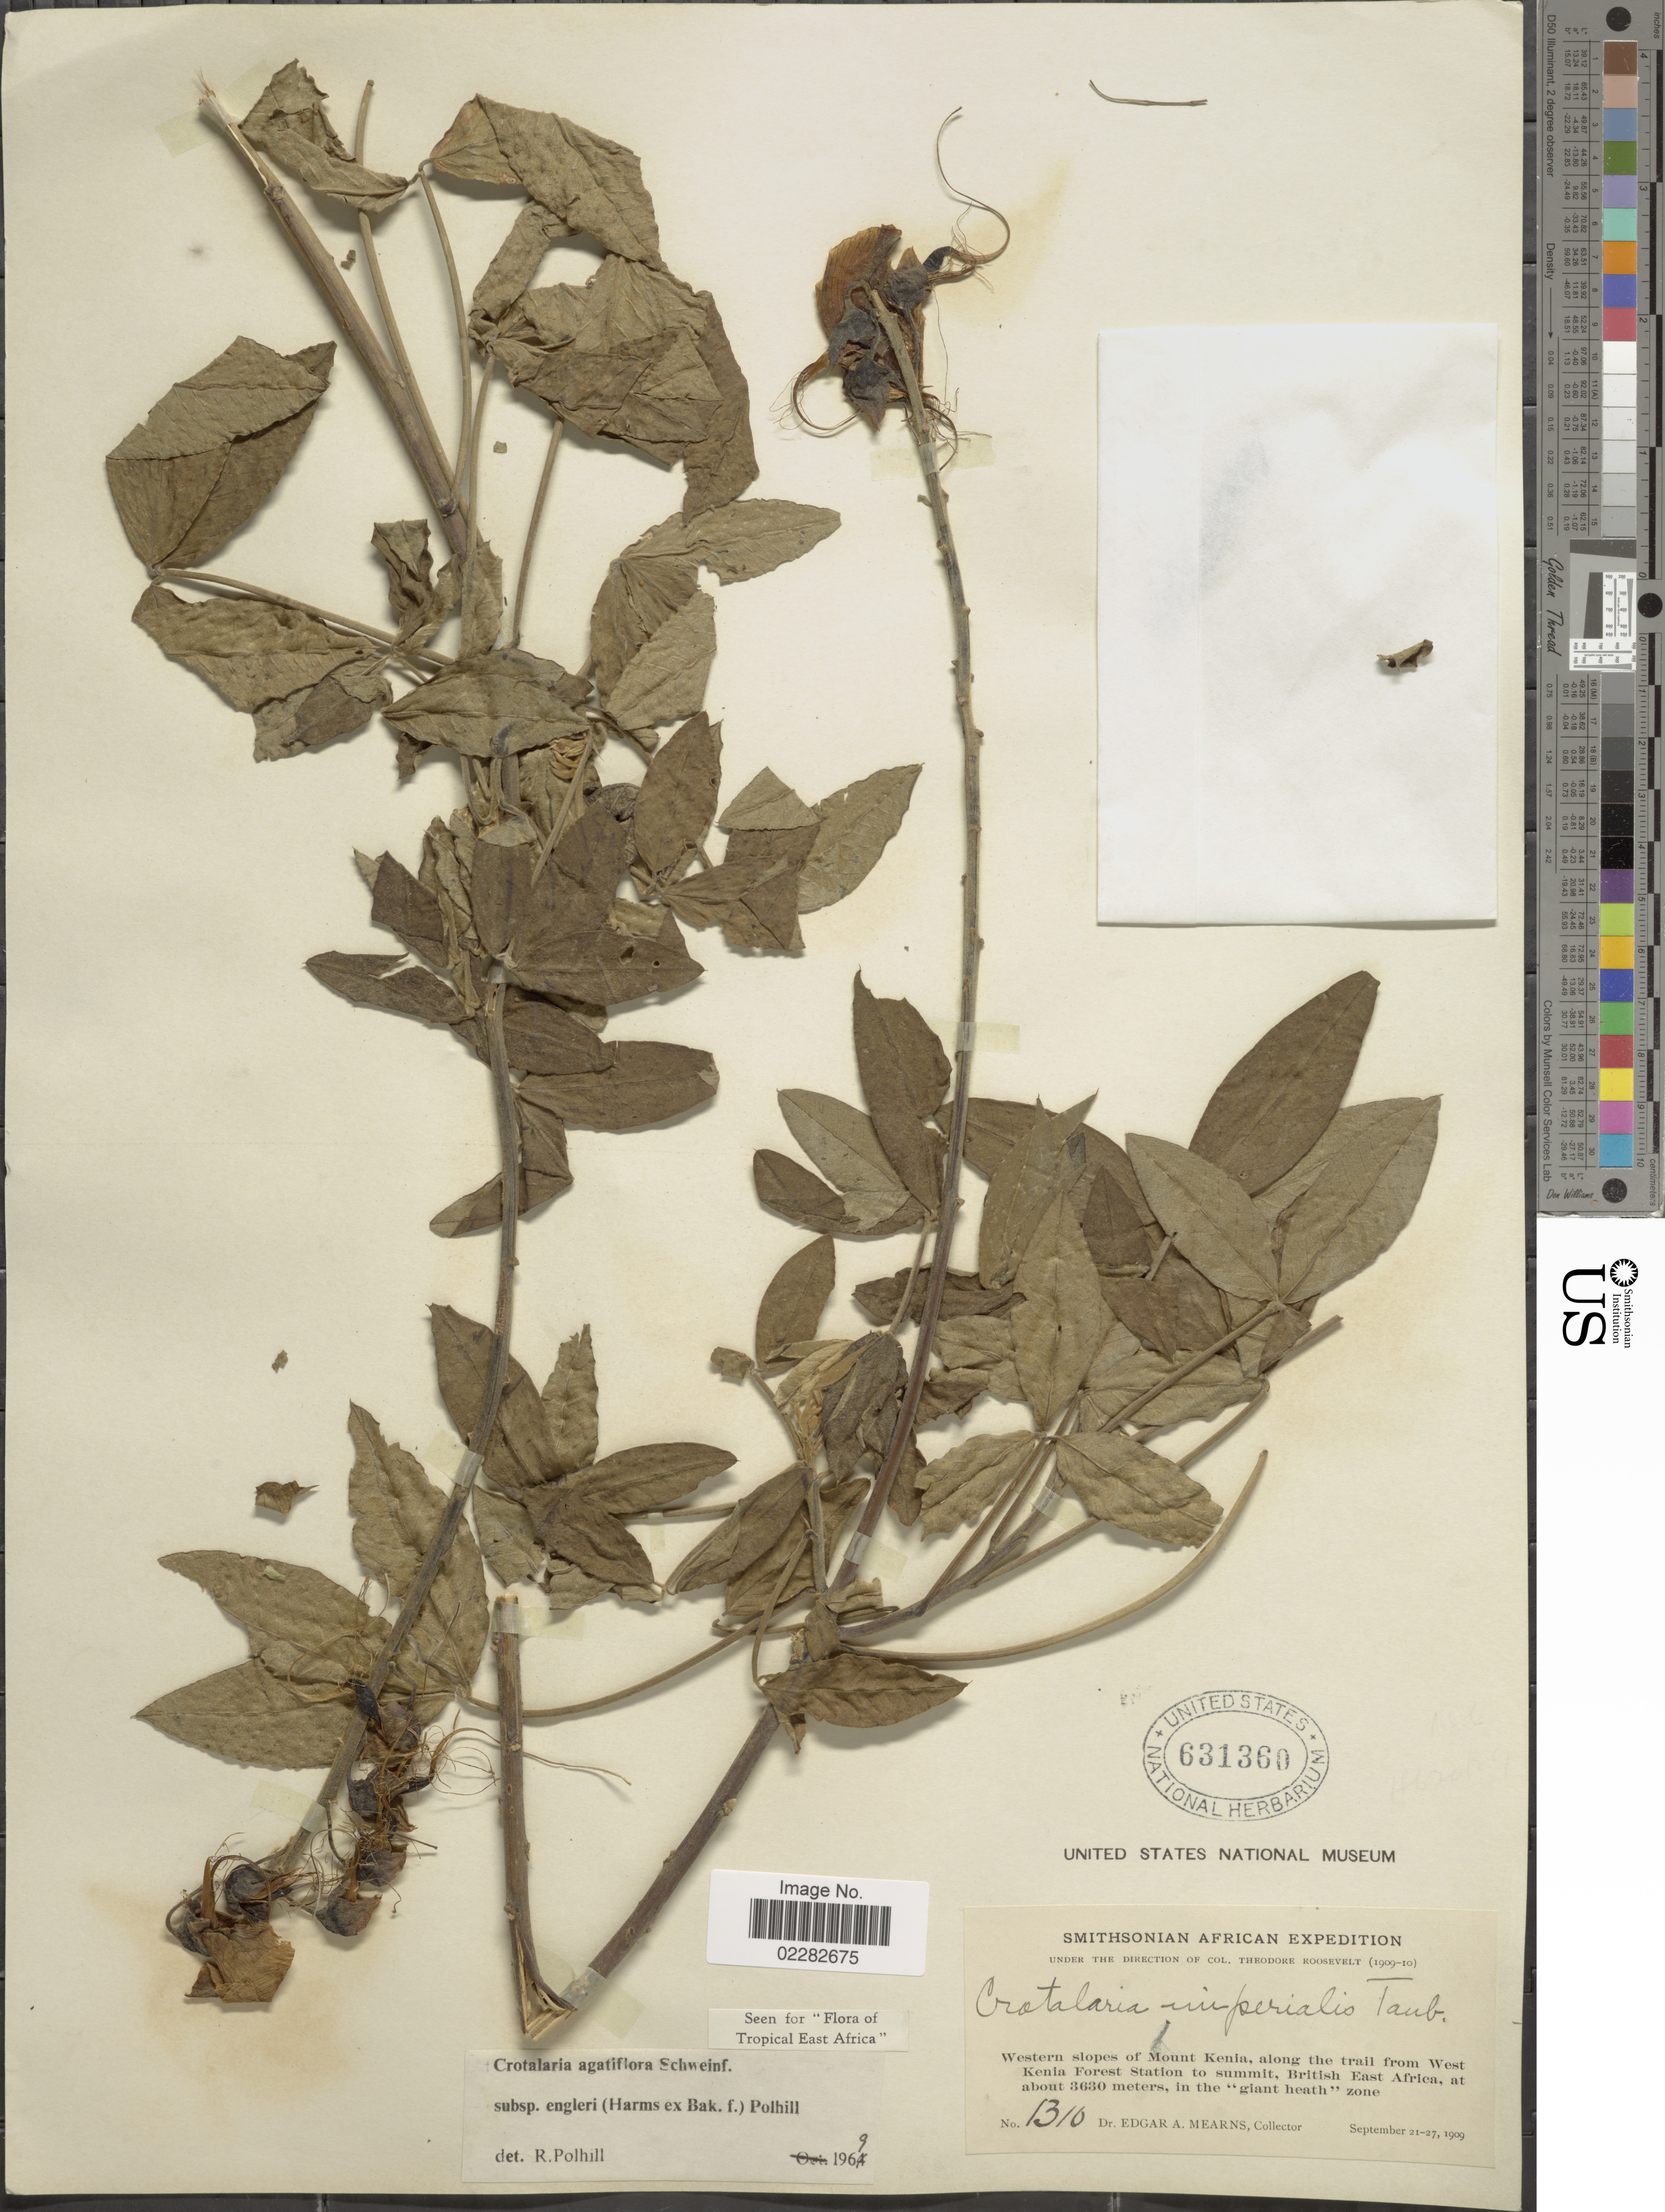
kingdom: Plantae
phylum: Tracheophyta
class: Magnoliopsida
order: Fabales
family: Fabaceae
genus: Crotalaria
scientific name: Crotalaria agatiflora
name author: Schweinf.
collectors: E. A. Mearns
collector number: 1310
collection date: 1909-09-21/1909-09-27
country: Kenya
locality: Western slopes of Mount Kenia, along the trail from West Kenia Forest Station to summit, British East Africa, in the "giant heath"zone.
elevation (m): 3630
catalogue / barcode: US 631360